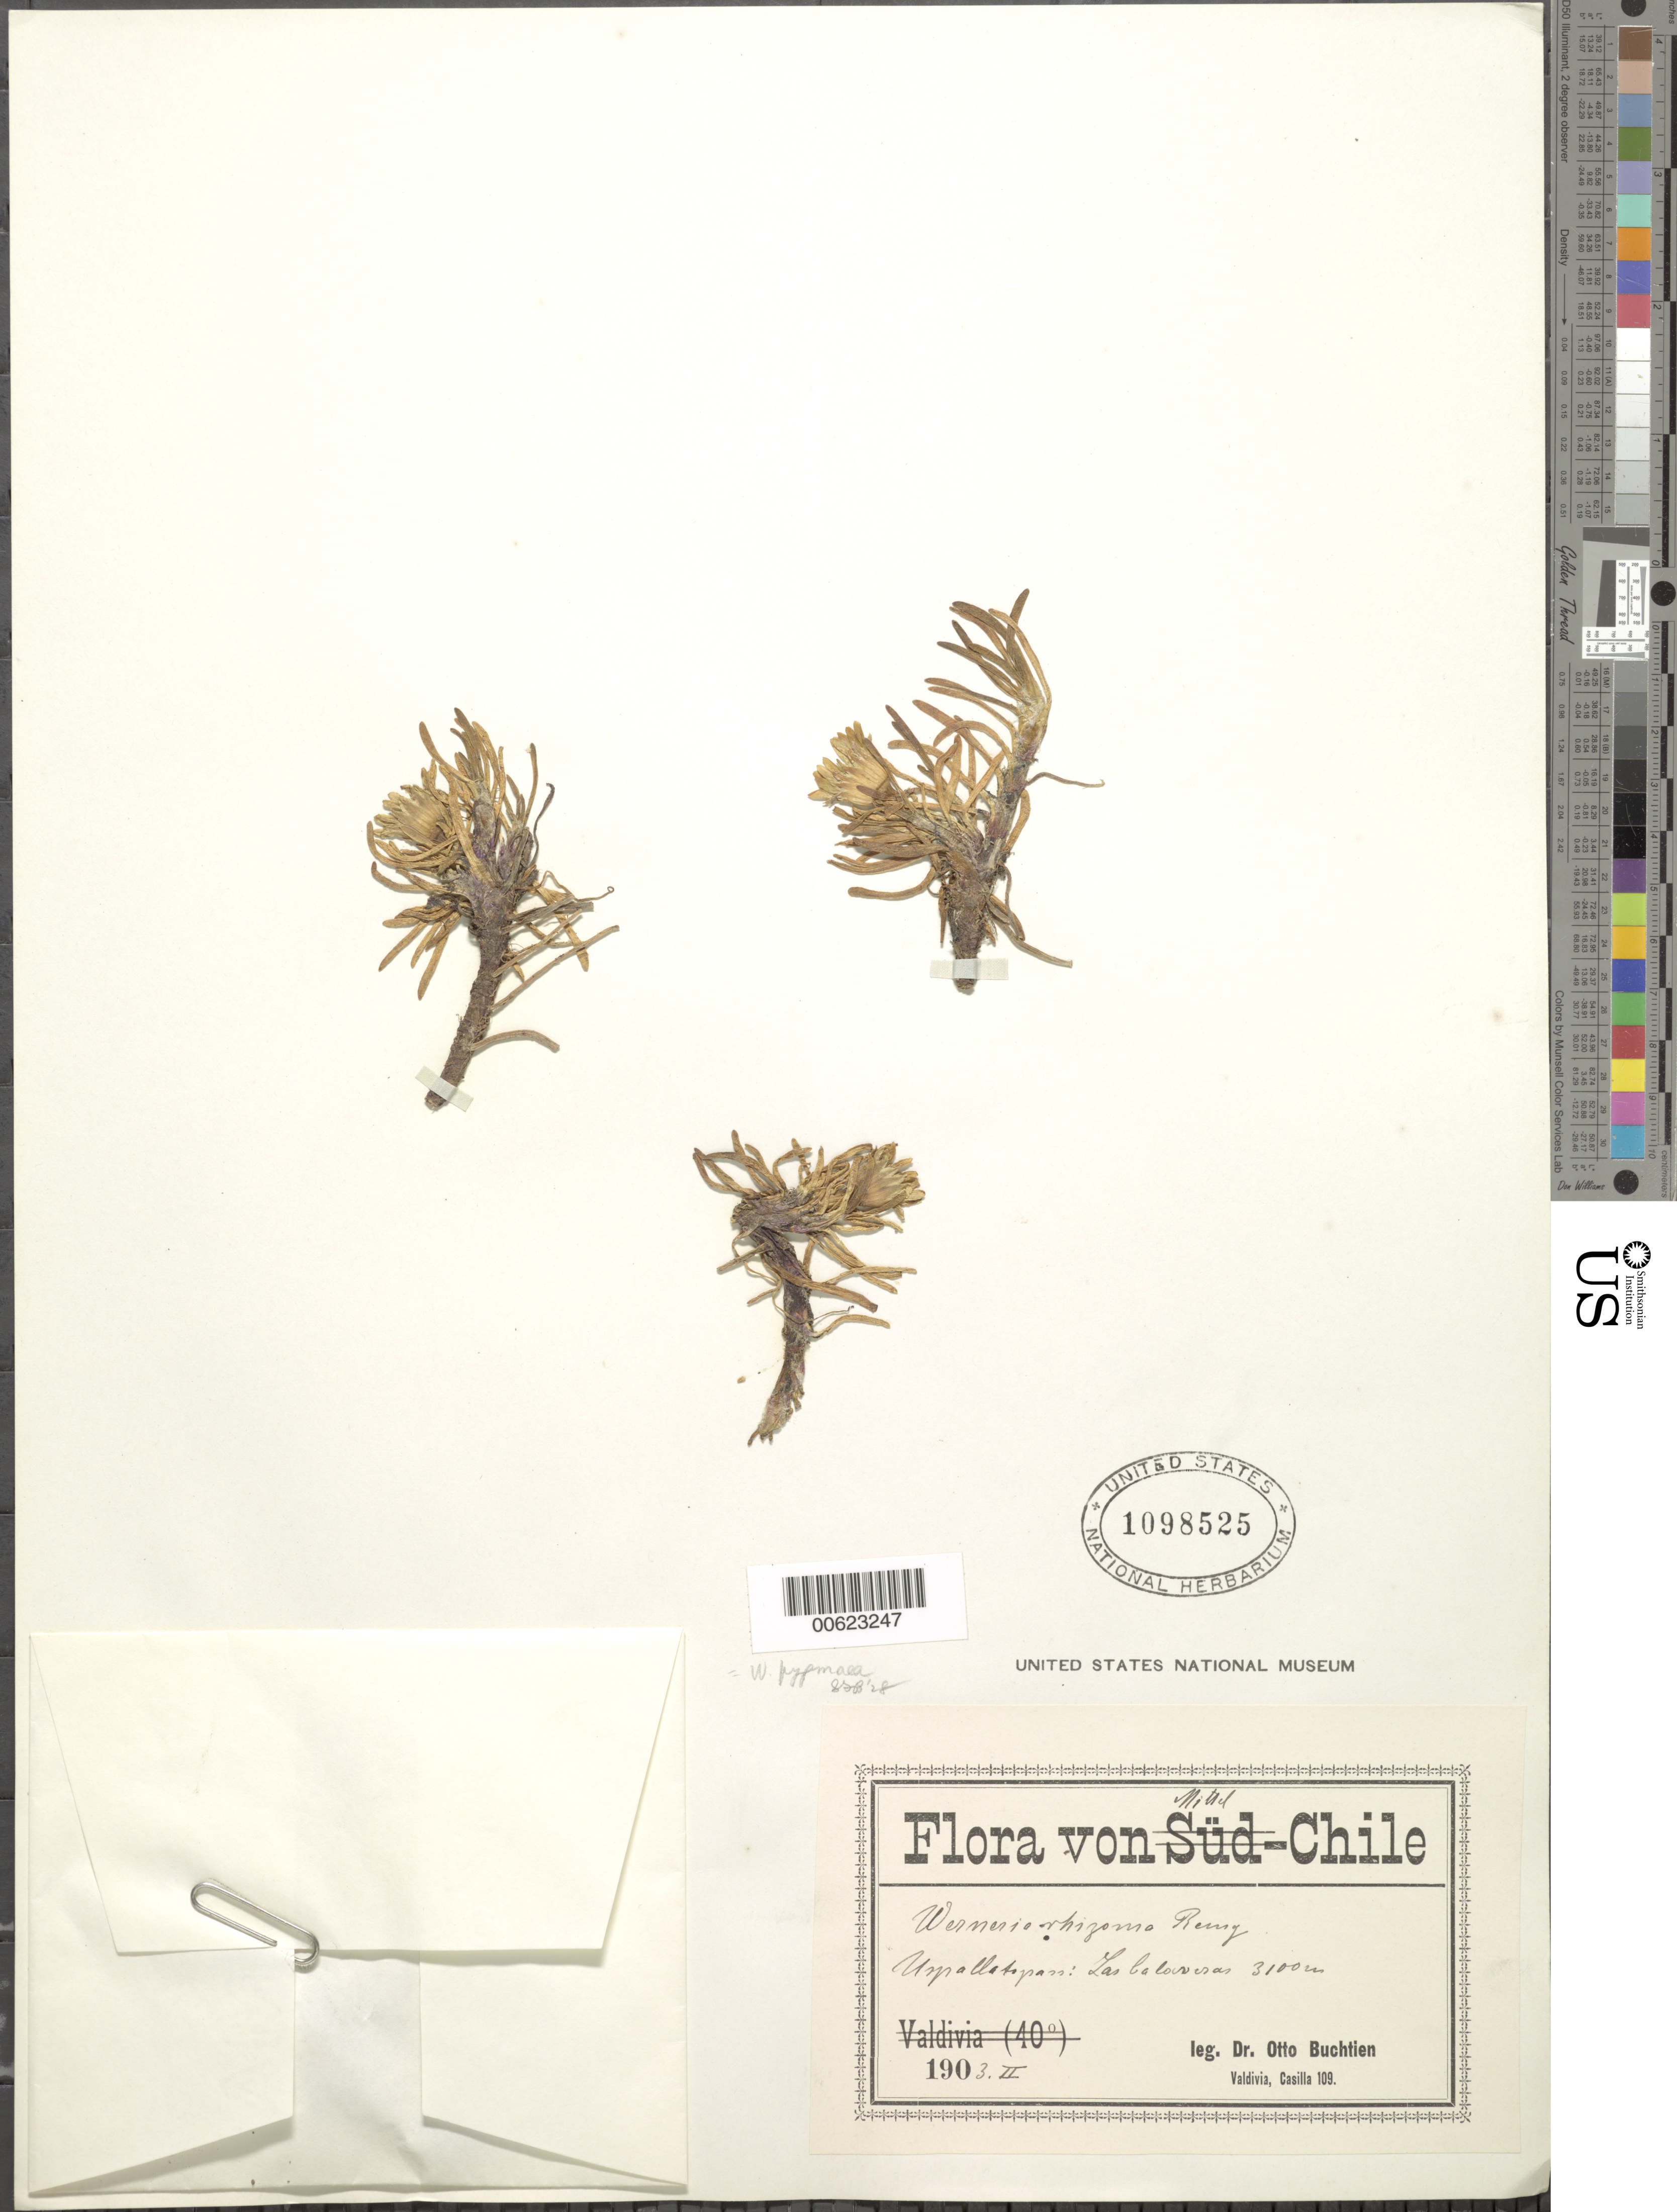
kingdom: Plantae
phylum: Tracheophyta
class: Magnoliopsida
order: Asterales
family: Asteraceae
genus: Werneria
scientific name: Werneria pygmaea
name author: Gillies ex Hook. & Arn.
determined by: Calvo, Joel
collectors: O. Buchtien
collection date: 1903-02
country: Chile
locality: Las Calouveras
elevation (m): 3100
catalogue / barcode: US 1098525